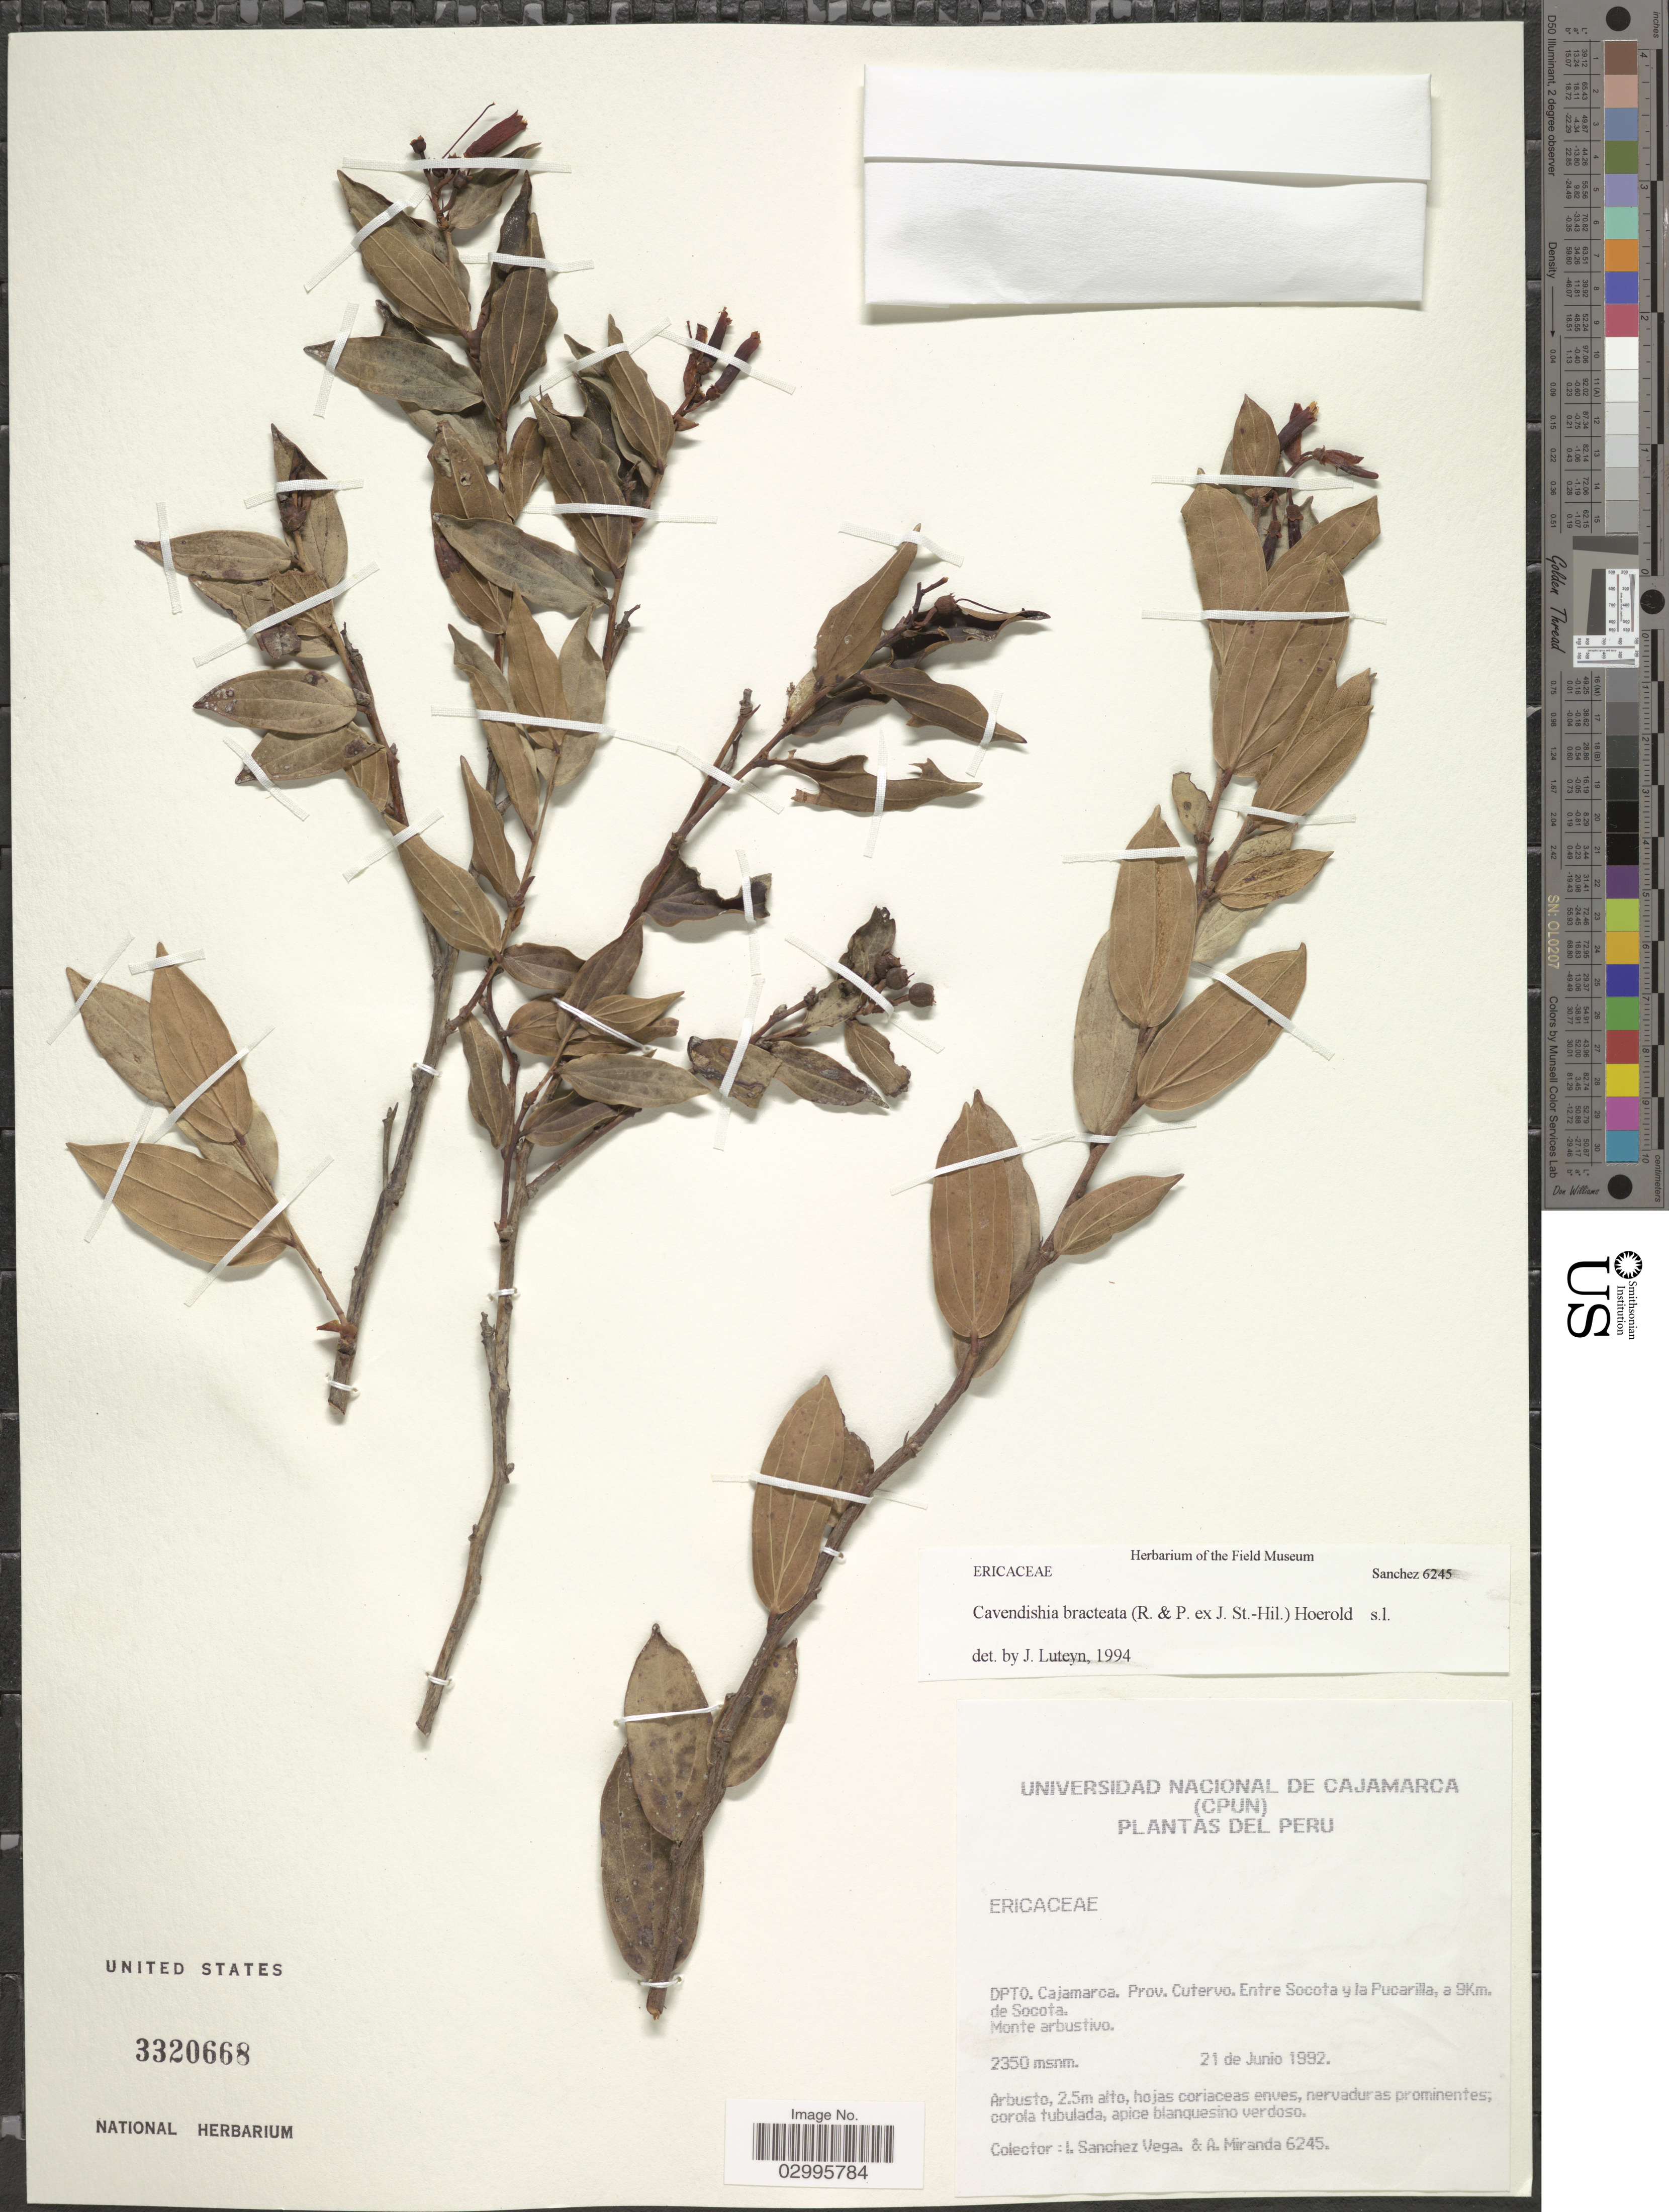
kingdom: Plantae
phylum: Tracheophyta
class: Magnoliopsida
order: Ericales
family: Ericaceae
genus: Cavendishia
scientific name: Cavendishia bracteata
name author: (Ruiz & Pav. ex J. St.-Hil.) Hoerold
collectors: I. Sánchez Vega & A. Miranda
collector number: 6245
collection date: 1992-06-21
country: Peru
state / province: Cajamarca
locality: Dpto. Cajamarca. Prov. Cutervo. Entre Socota y la Pucarilla, a 9Km. de Socota.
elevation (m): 2350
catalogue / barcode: US 3320668